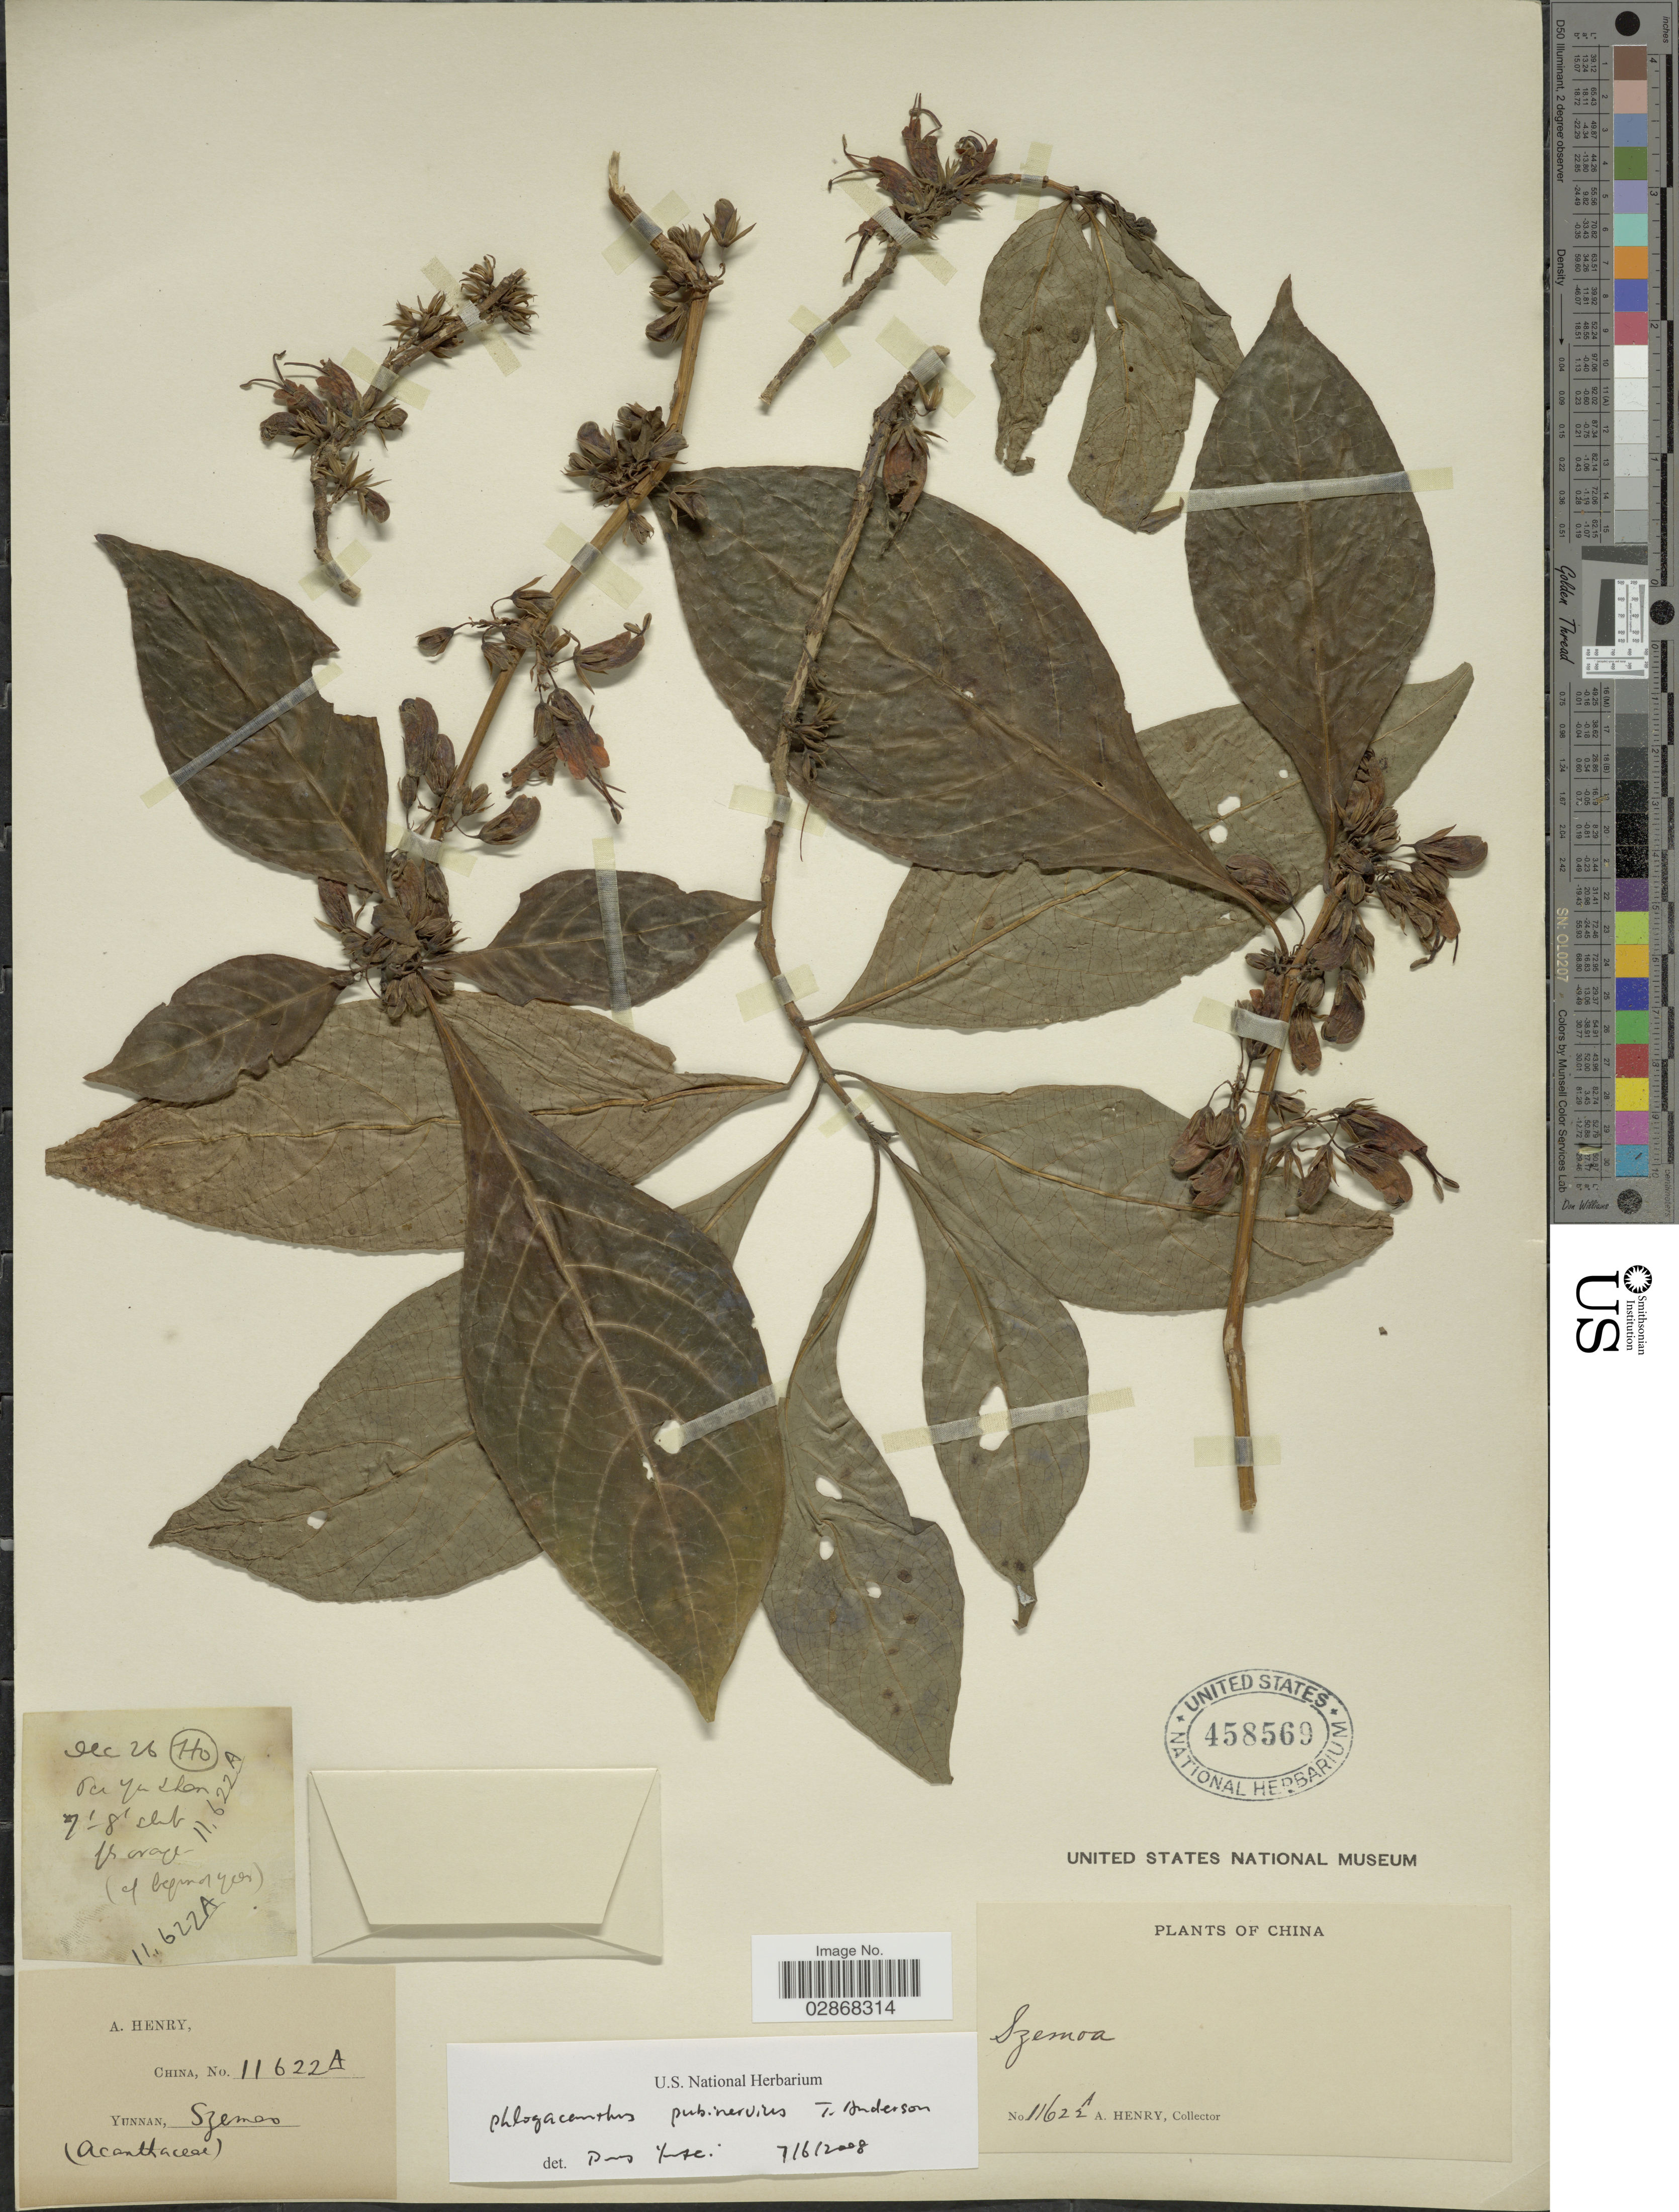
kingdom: Plantae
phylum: Tracheophyta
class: Magnoliopsida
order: Lamiales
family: Acanthaceae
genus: Phlogacanthus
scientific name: Phlogacanthus pubinervius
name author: T. Anderson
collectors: A. Henry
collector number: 11622 A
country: China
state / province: Yunnan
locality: Szemoa, Pu Yu Shan. Ho.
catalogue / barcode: US 458569